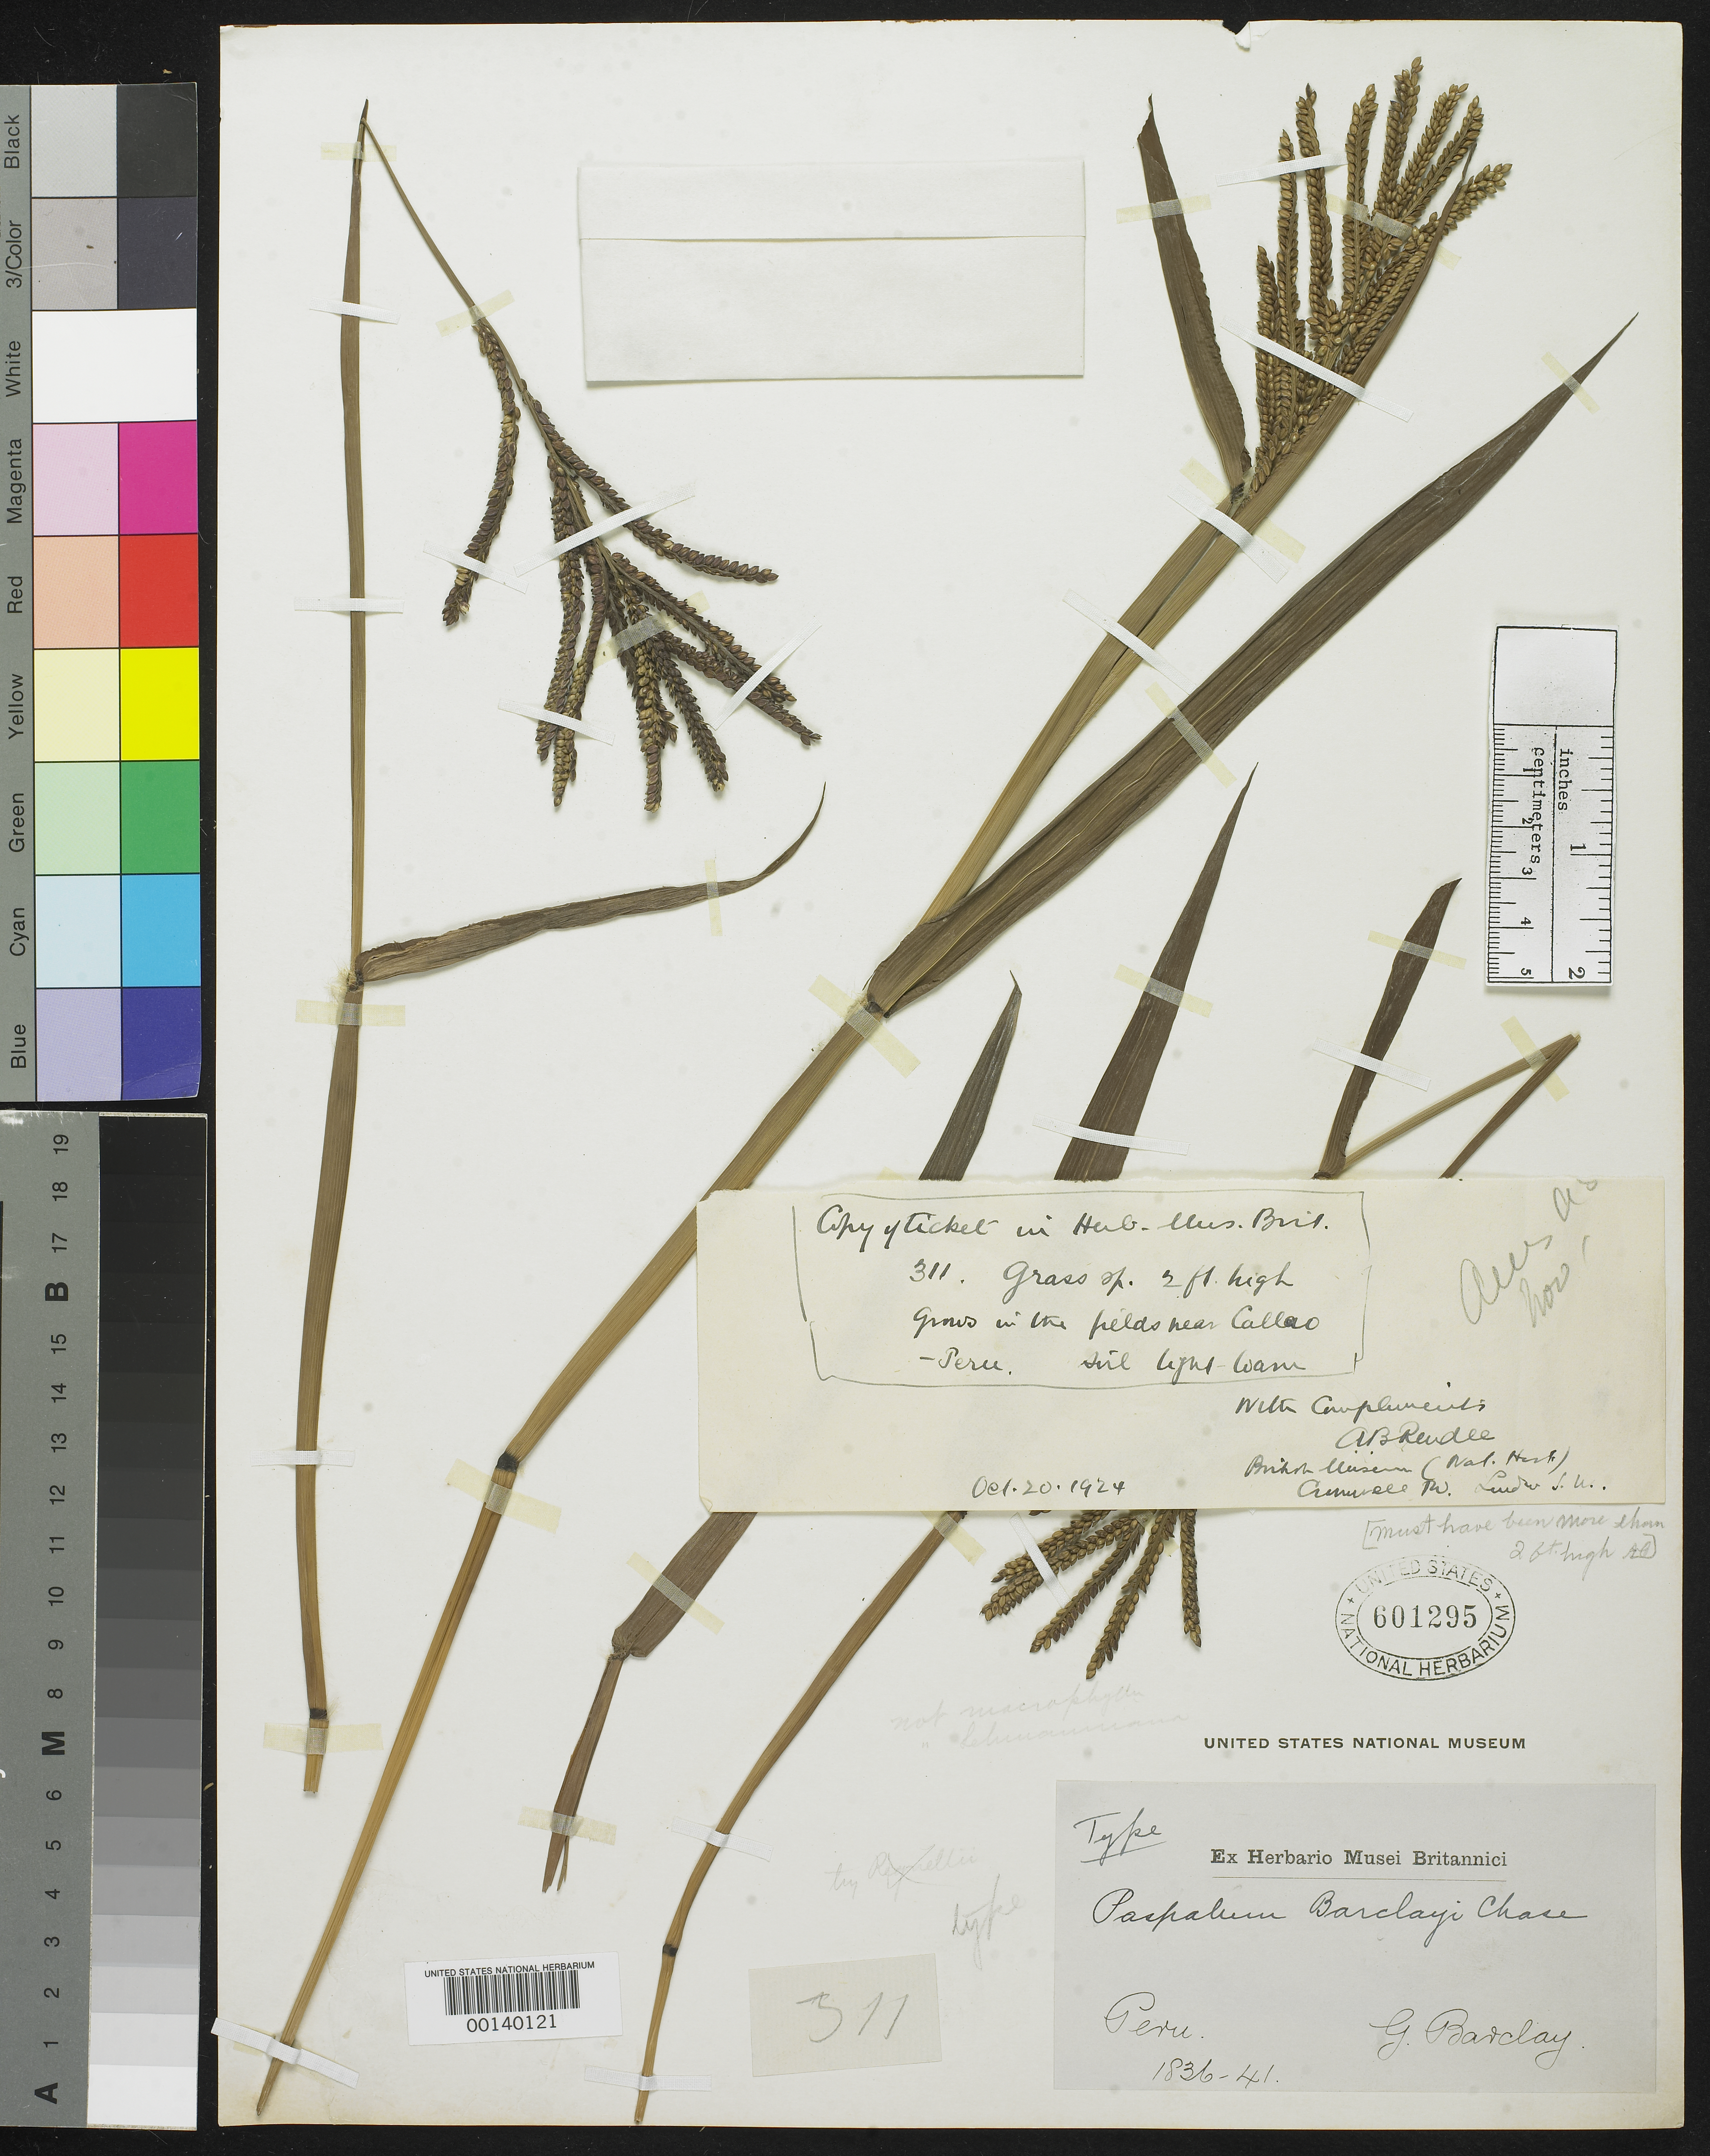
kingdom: Plantae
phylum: Tracheophyta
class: Liliopsida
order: Poales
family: Poaceae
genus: Paspalum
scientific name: Paspalum barclayi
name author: Chase in Hitchc.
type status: Holotype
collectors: G. W. Barclay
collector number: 311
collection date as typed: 1836 to -- --- 1841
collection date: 1836/1841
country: Peru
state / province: Callao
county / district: Callao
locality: near Callao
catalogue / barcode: US 601295